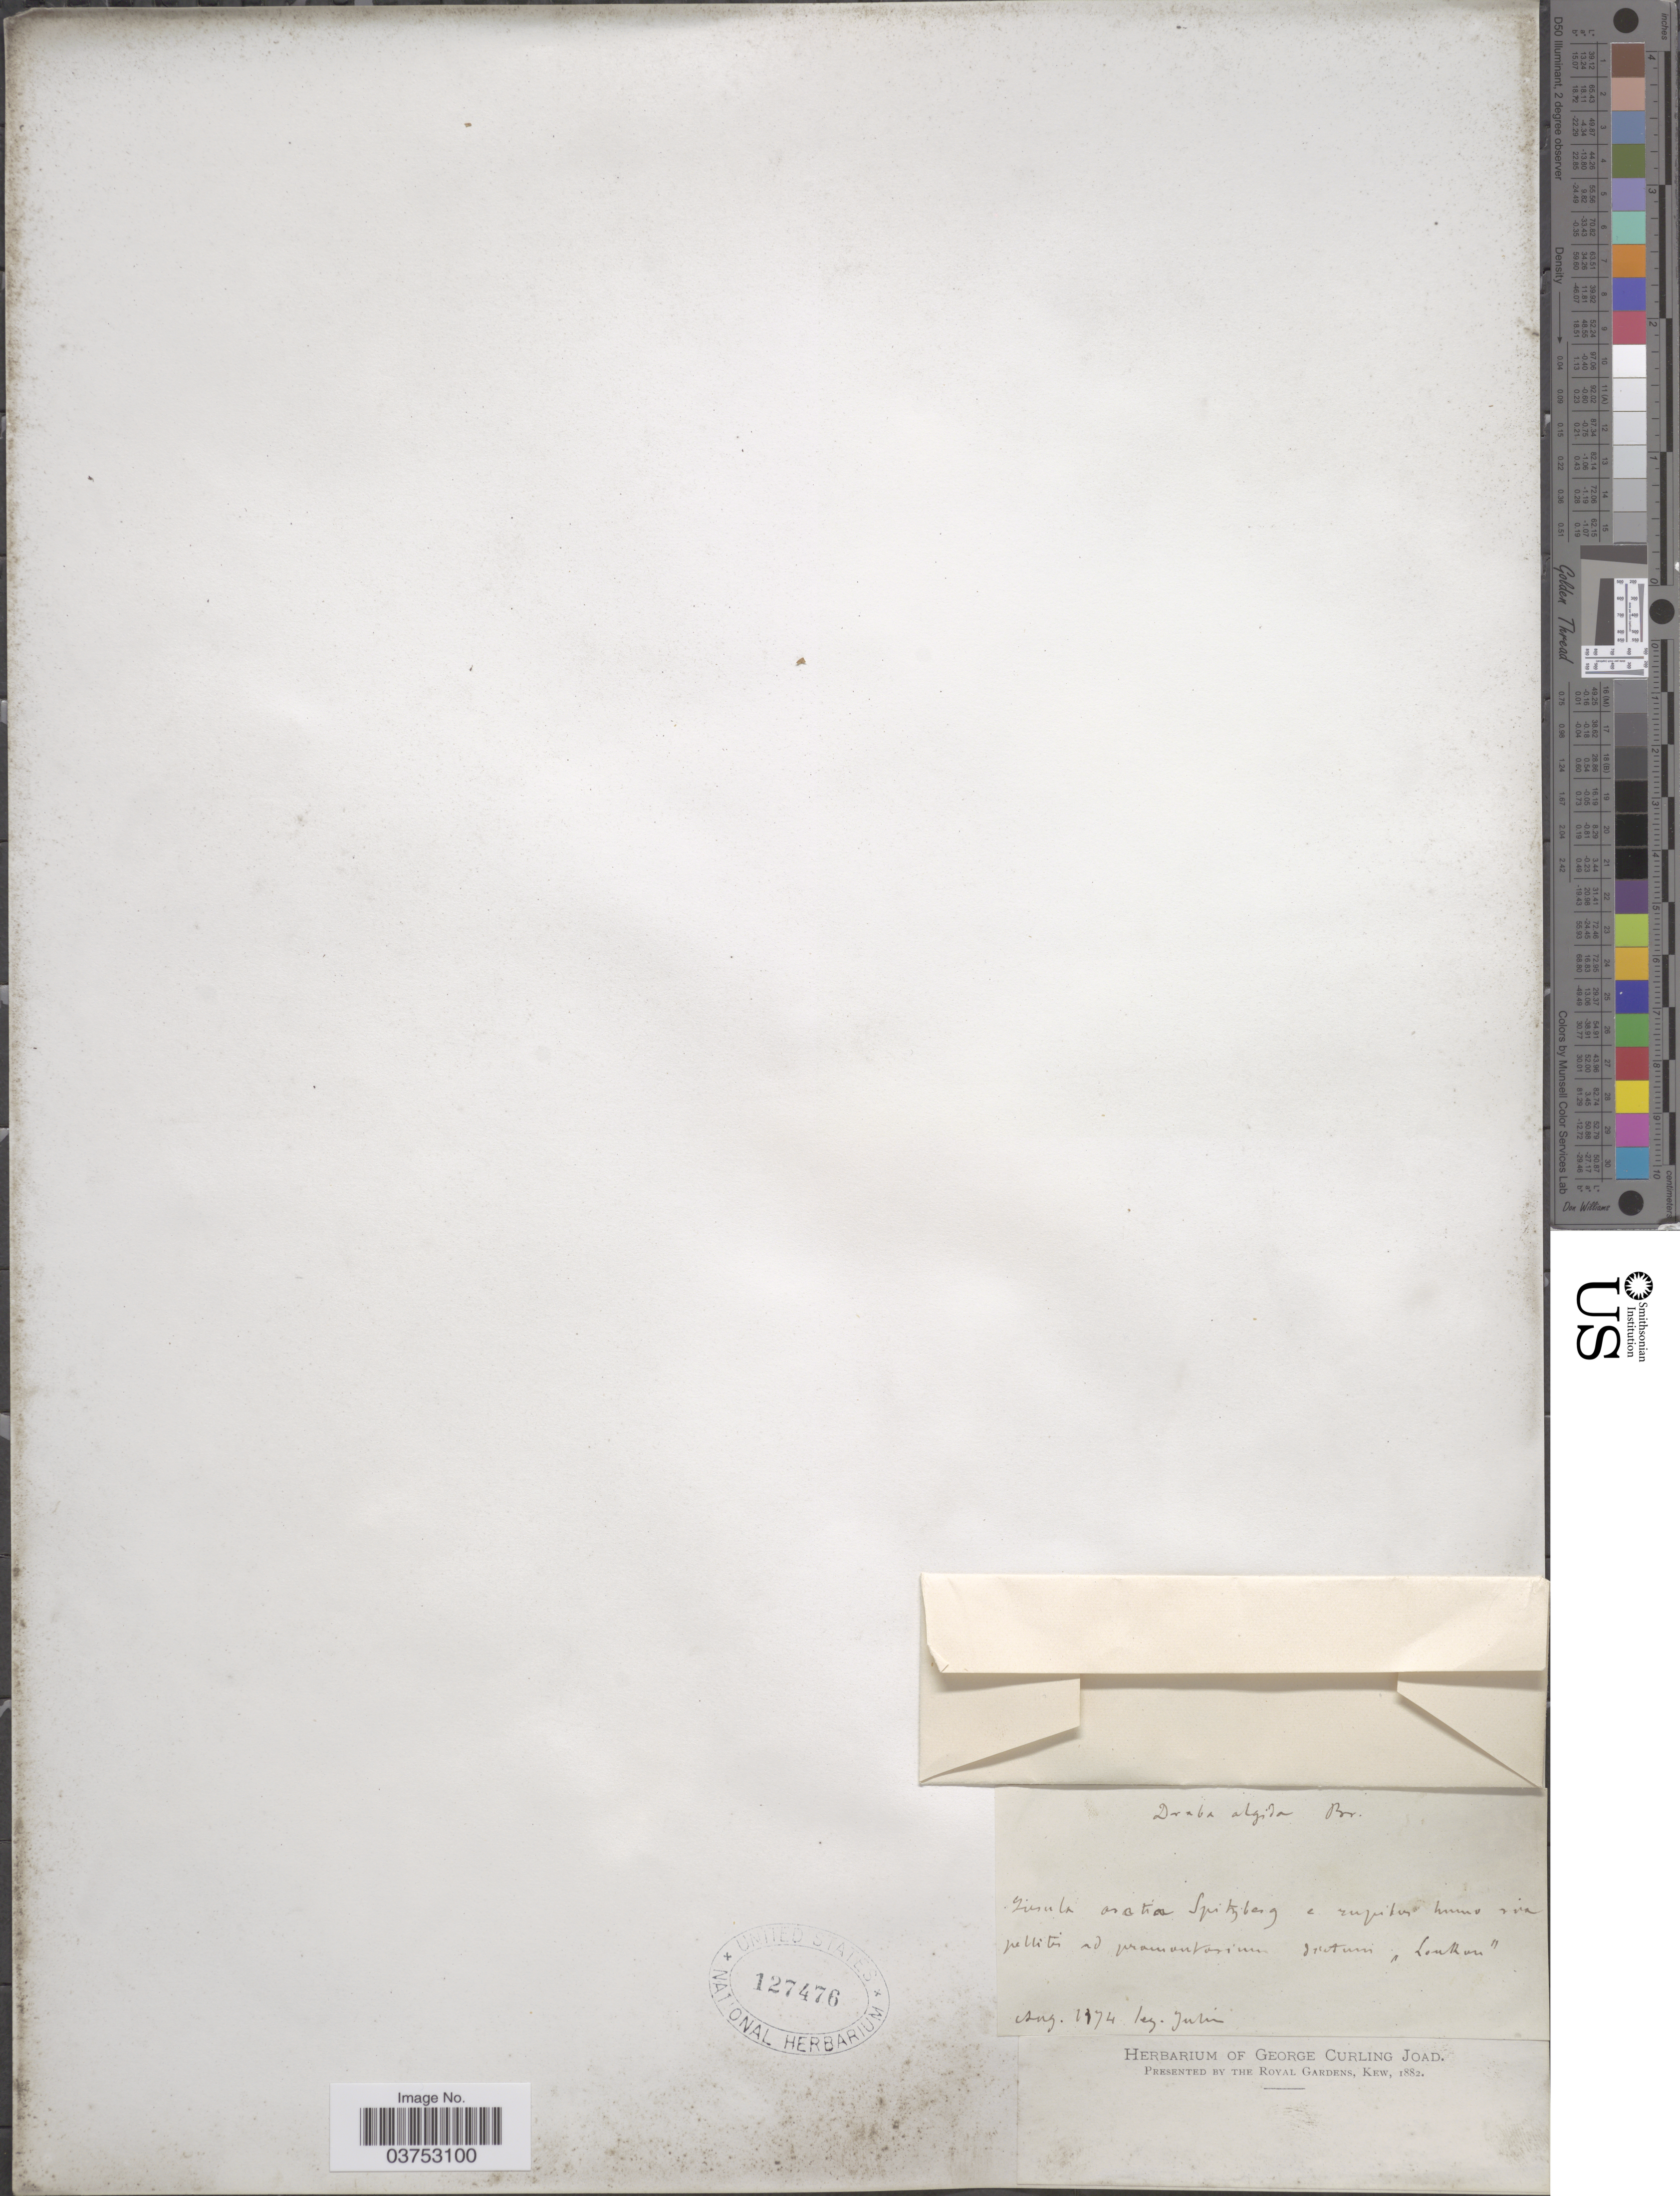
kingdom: Plantae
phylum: Tracheophyta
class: Magnoliopsida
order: Brassicales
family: Brassicaceae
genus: Draba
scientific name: Draba algida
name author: Adams ex DC.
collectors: Julin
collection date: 1874-08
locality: Insula osctia Spitzberg e rupibus humo riva pelltis ad promontosium dictum "Loukou". [interpreted]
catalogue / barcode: US 127476